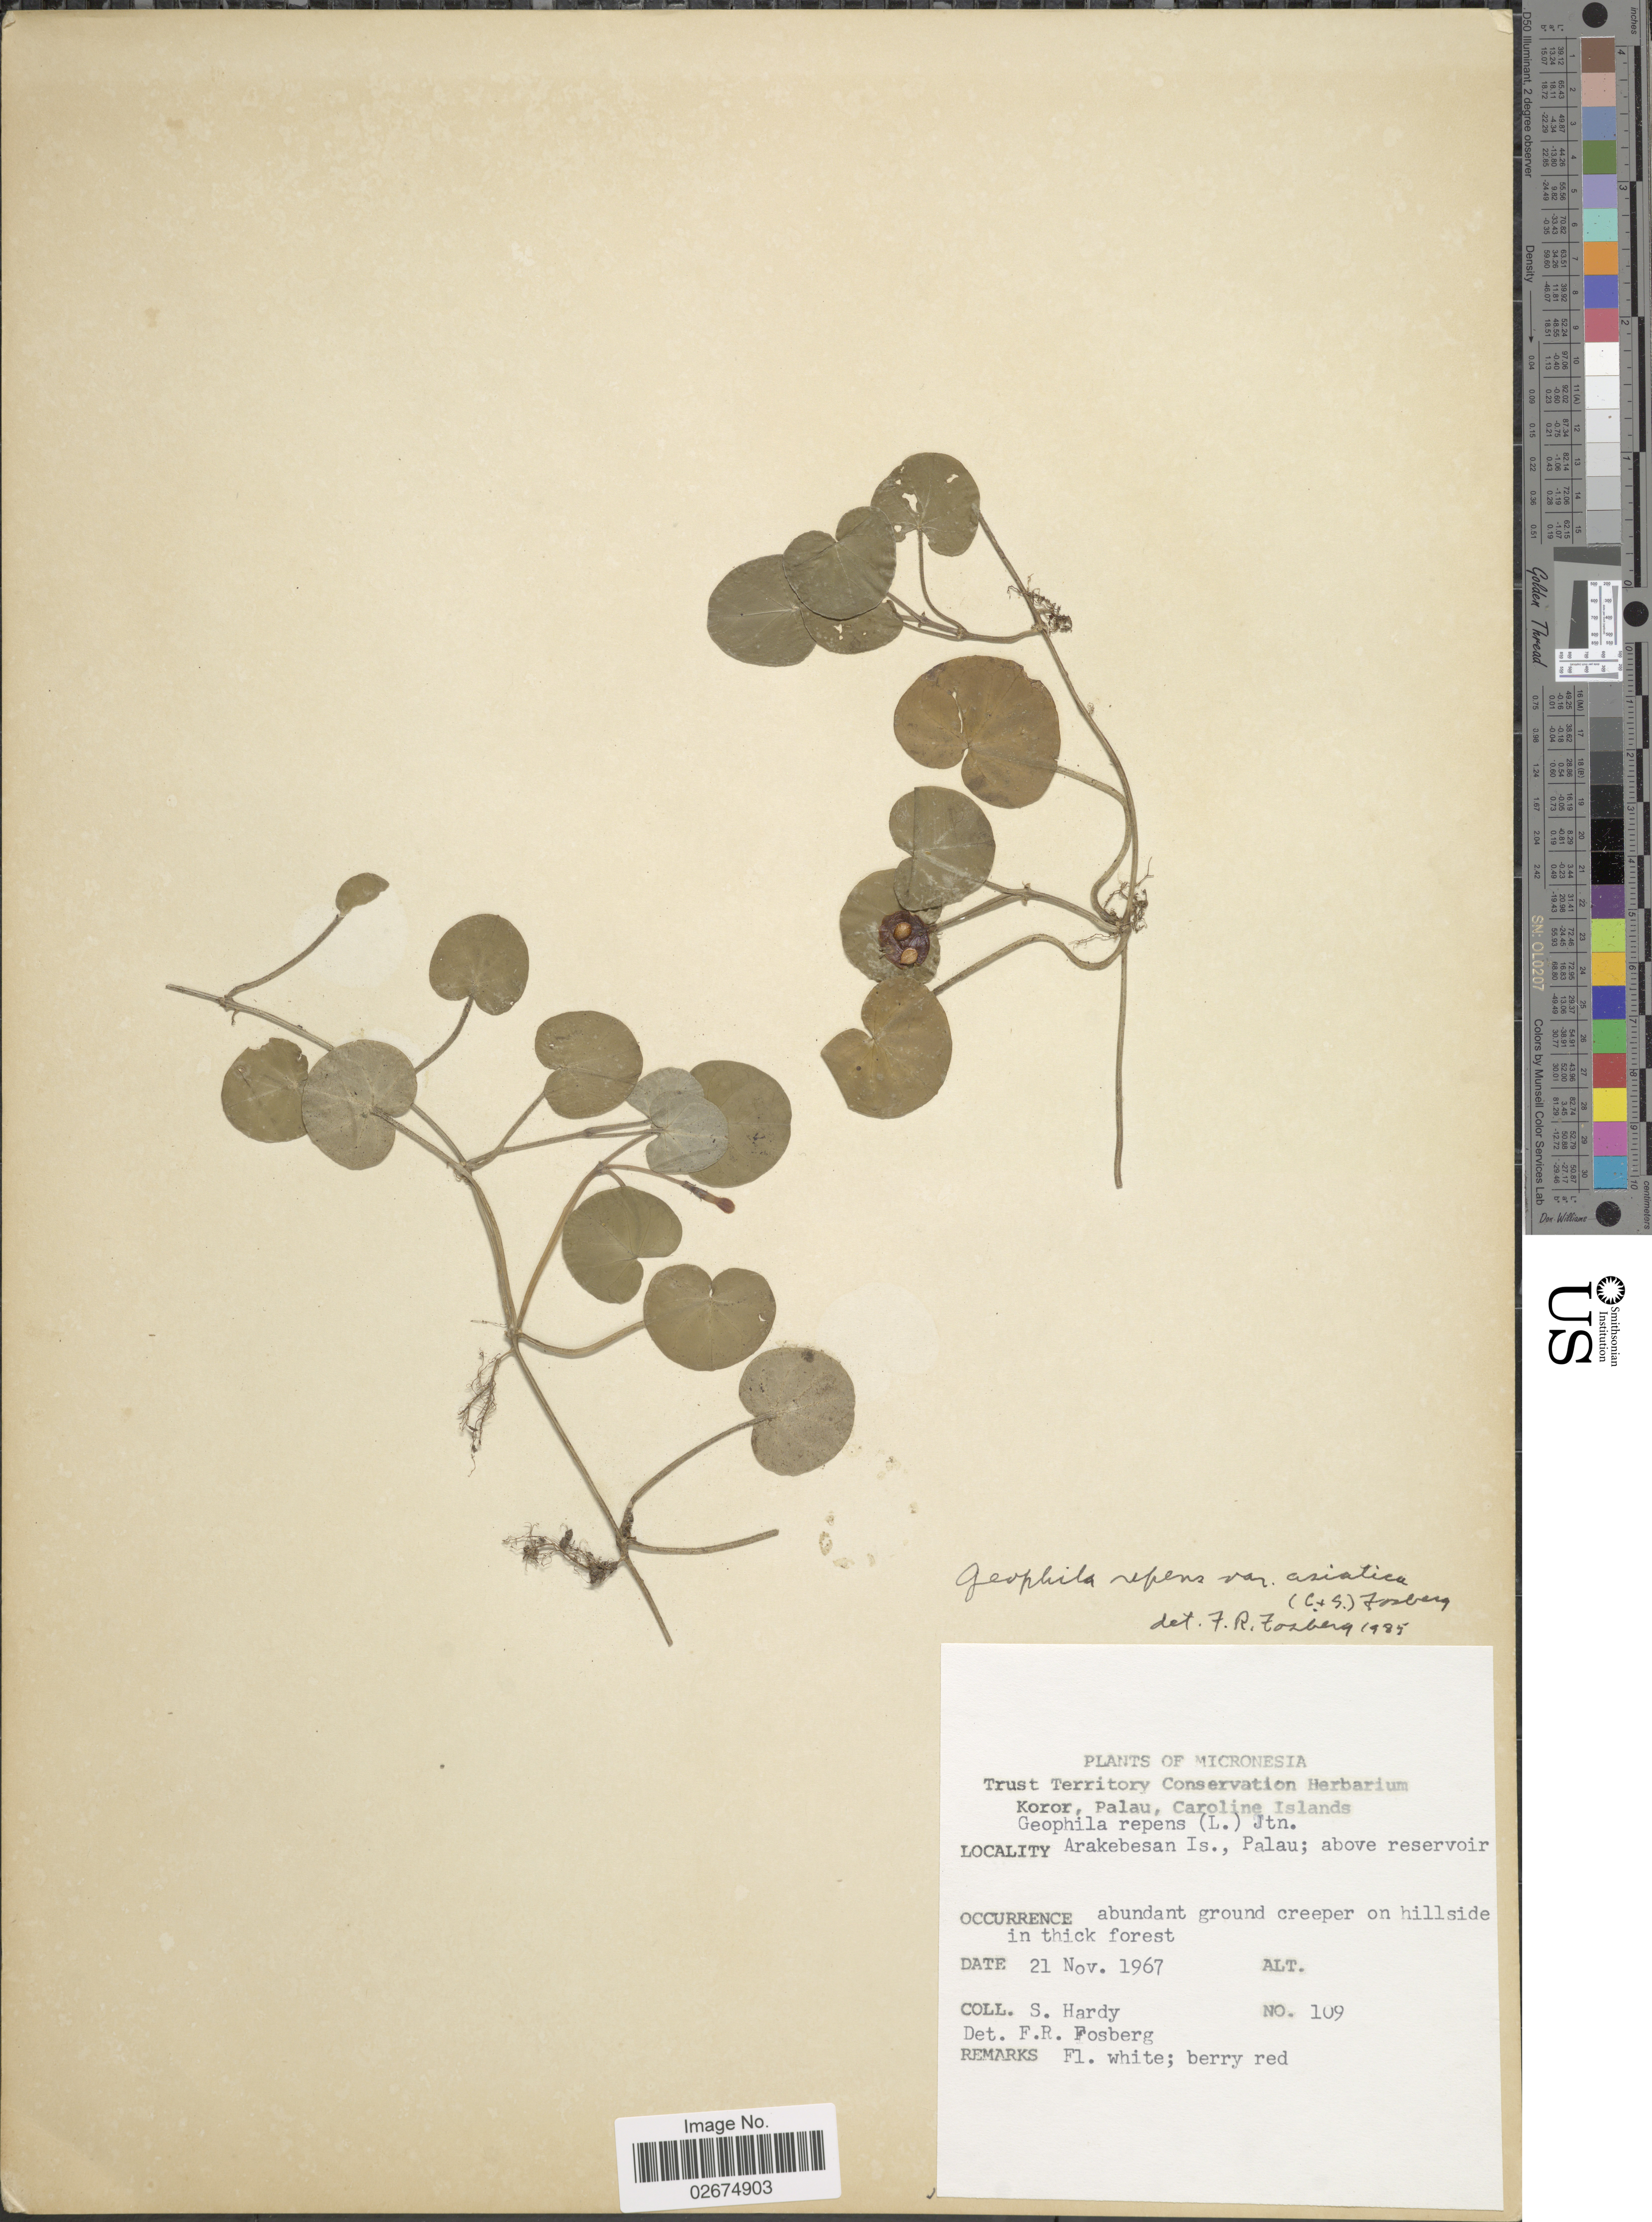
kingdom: Plantae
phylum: Tracheophyta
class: Magnoliopsida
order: Gentianales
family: Rubiaceae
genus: Geophila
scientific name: Geophila repens var. asiatica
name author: (Cham. & Schltdl.) Fosberg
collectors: S. Hardy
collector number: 109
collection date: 1967-11-21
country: Palau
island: Ngerekebesang [Arakebesan]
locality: Micronesia. Arakebesan Is., Palau, above reservoir